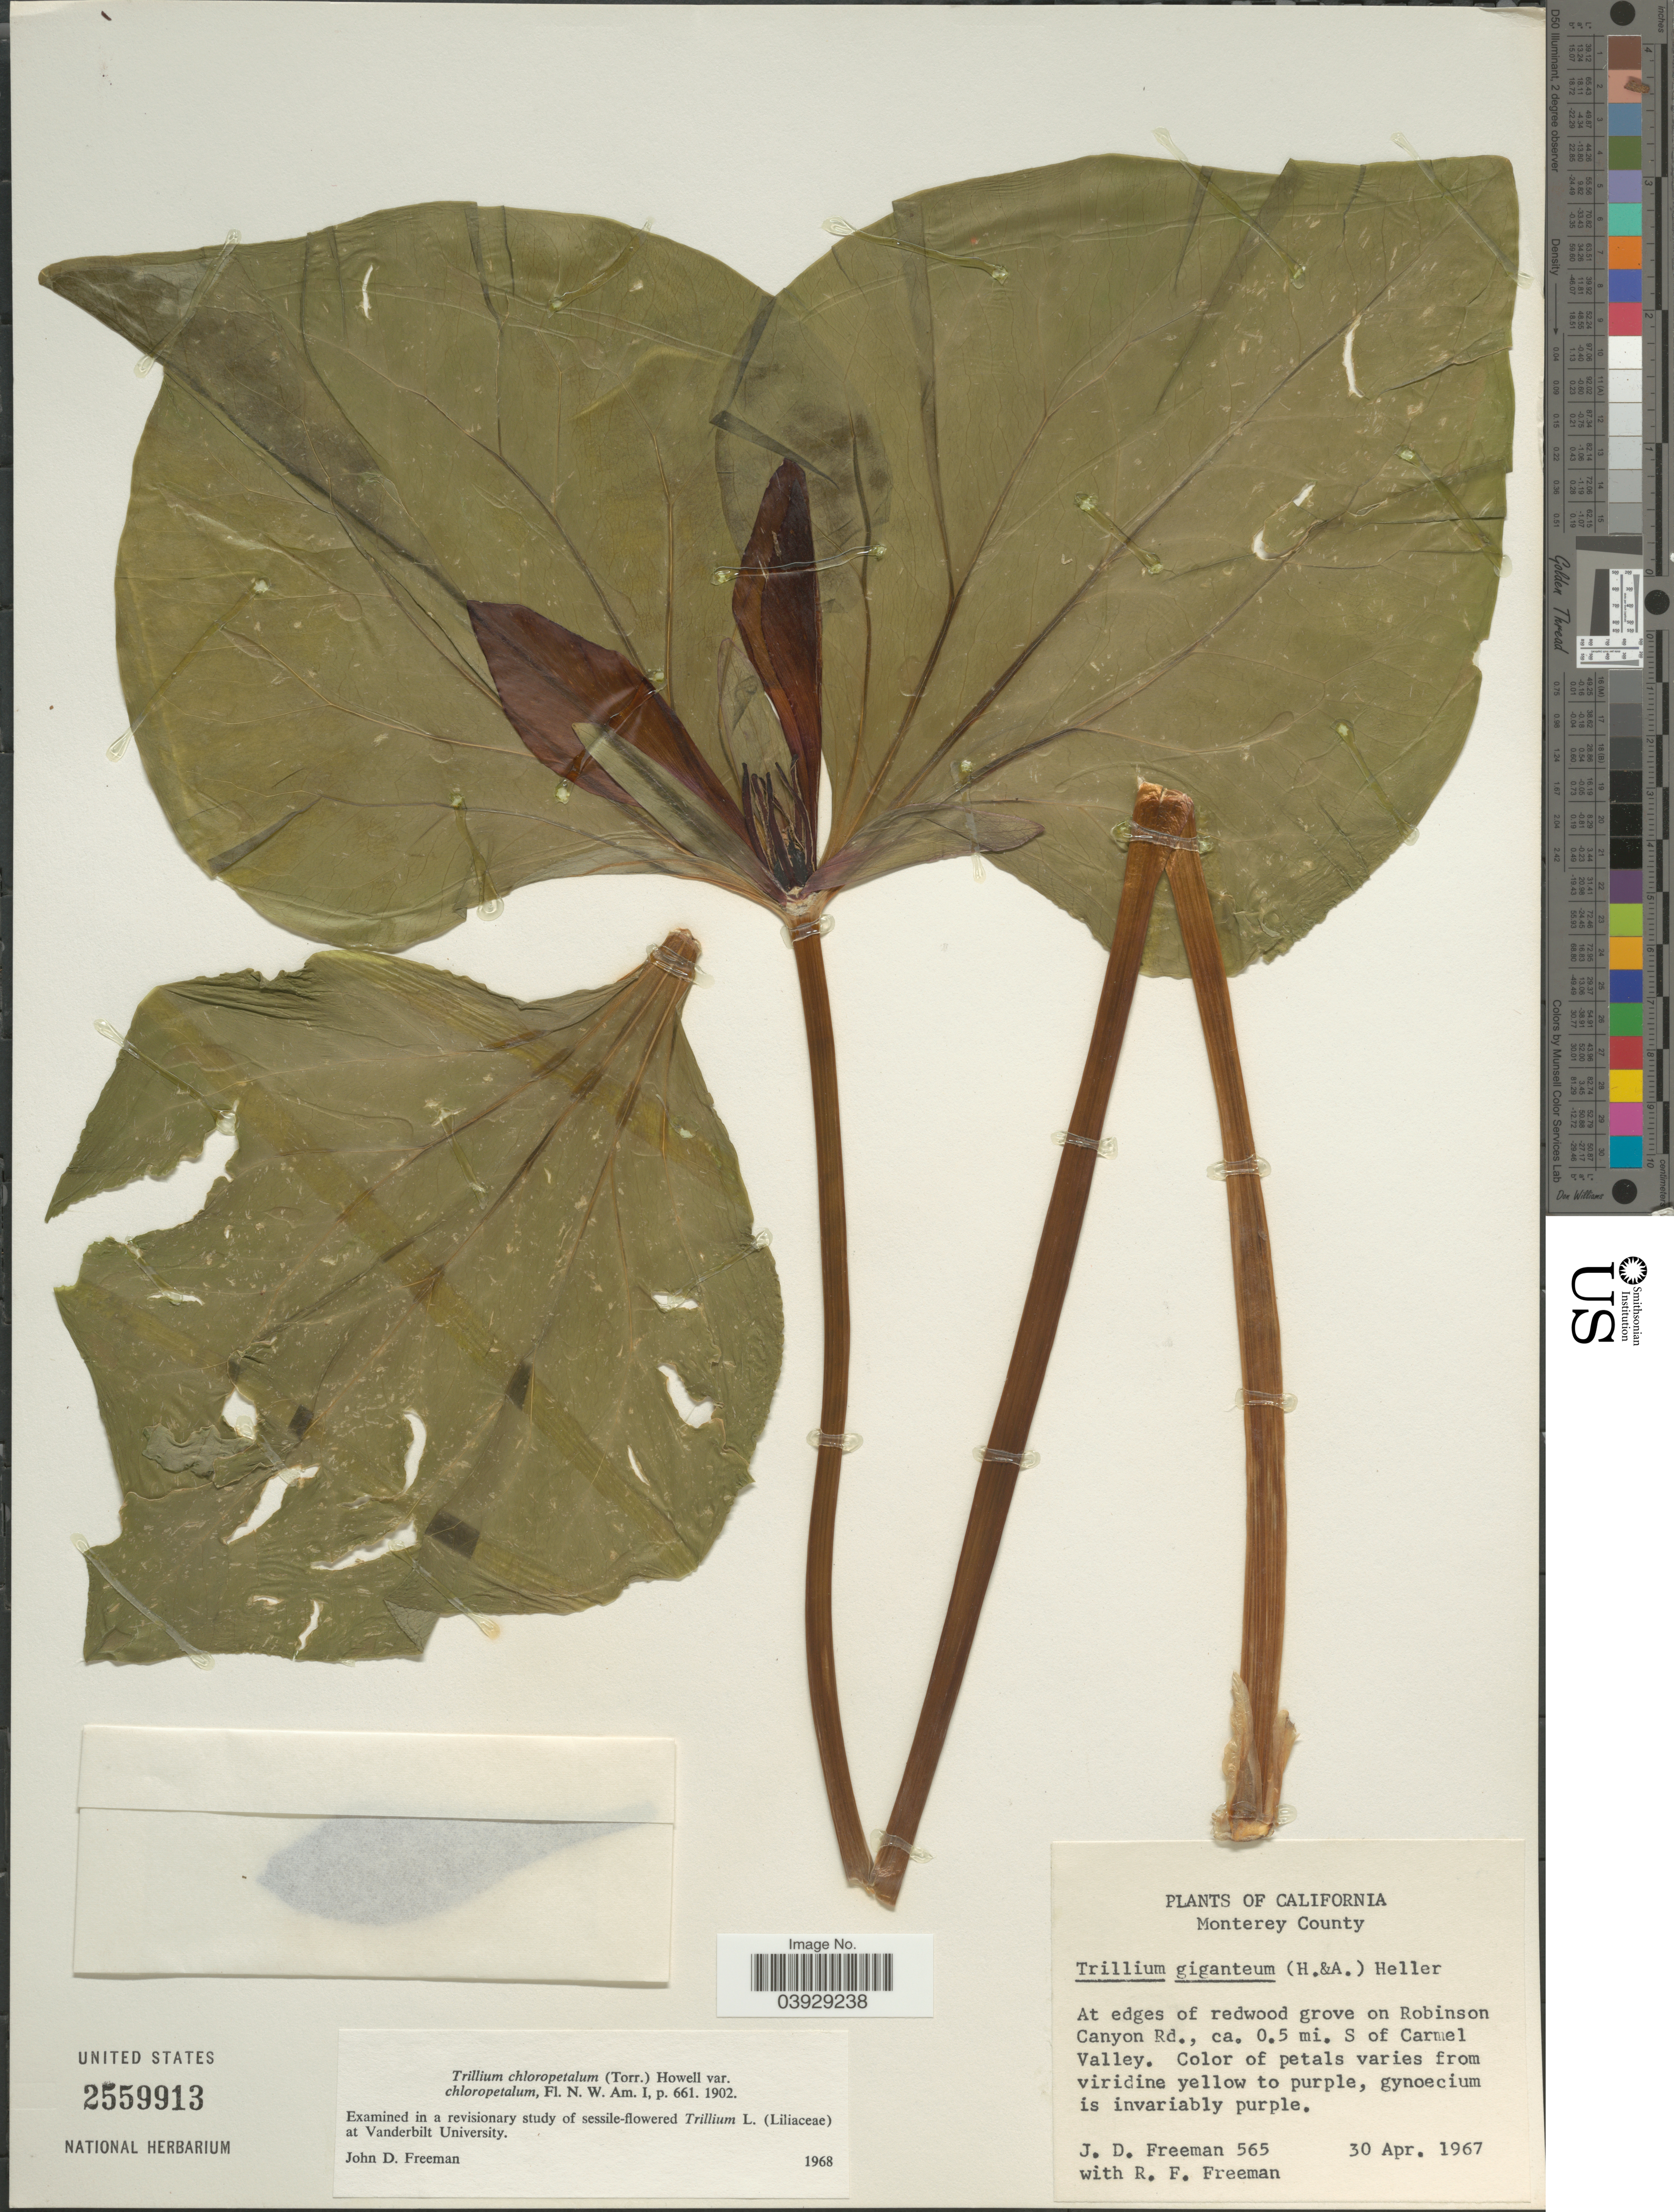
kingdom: Plantae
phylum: Tracheophyta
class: Liliopsida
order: Liliales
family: Melanthiaceae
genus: Trillium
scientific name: Trillium chloropetalum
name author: (Torr.) Howell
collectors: J. Freeman & R. Freeman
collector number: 565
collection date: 1967-04-30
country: United States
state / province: California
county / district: Monterey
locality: Monterey County. At edges of redwood grove on Robinson Canyon Rd., ca. 0.5 mi. S of Carmel Valley.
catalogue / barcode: US 2559913